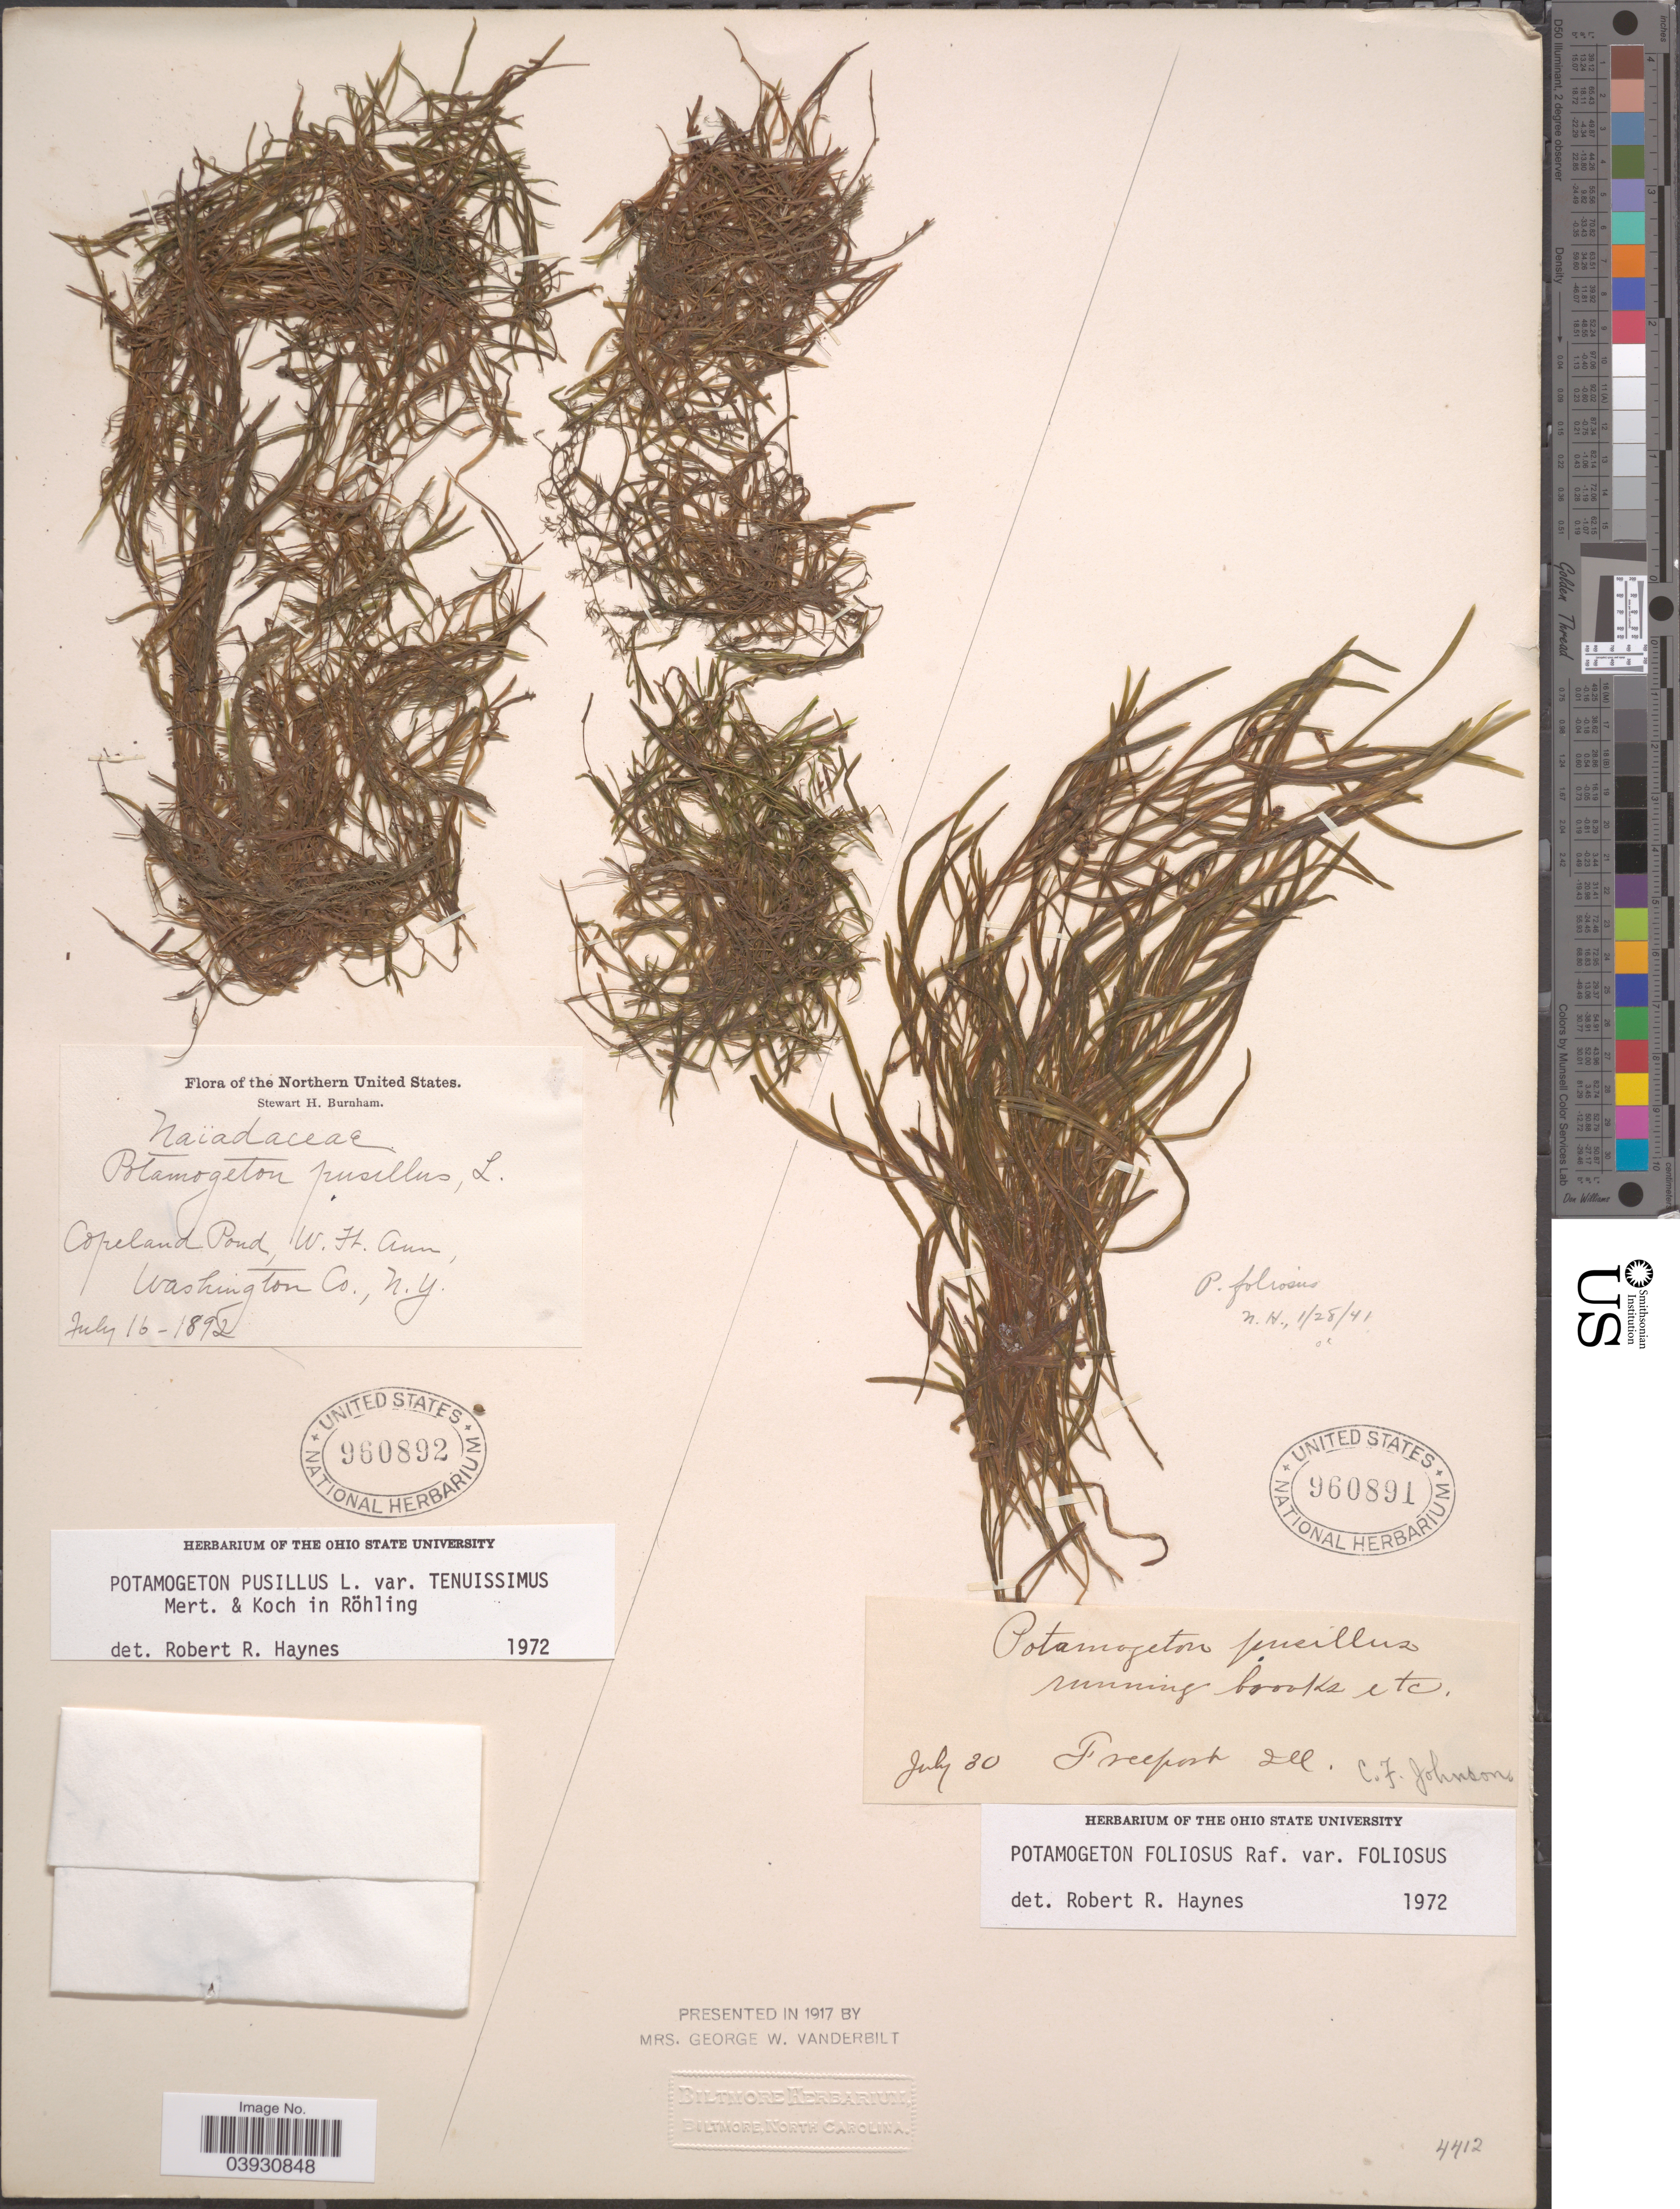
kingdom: Plantae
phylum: Tracheophyta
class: Liliopsida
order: Alismatales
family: Potamogetonaceae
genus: Potamogeton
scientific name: Potamogeton pusillus subsp. tenuissimus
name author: Mert. & W.D.J. Koch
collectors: C. F. Johnson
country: United States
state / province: Illinois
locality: Freeport.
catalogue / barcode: US 960891-2